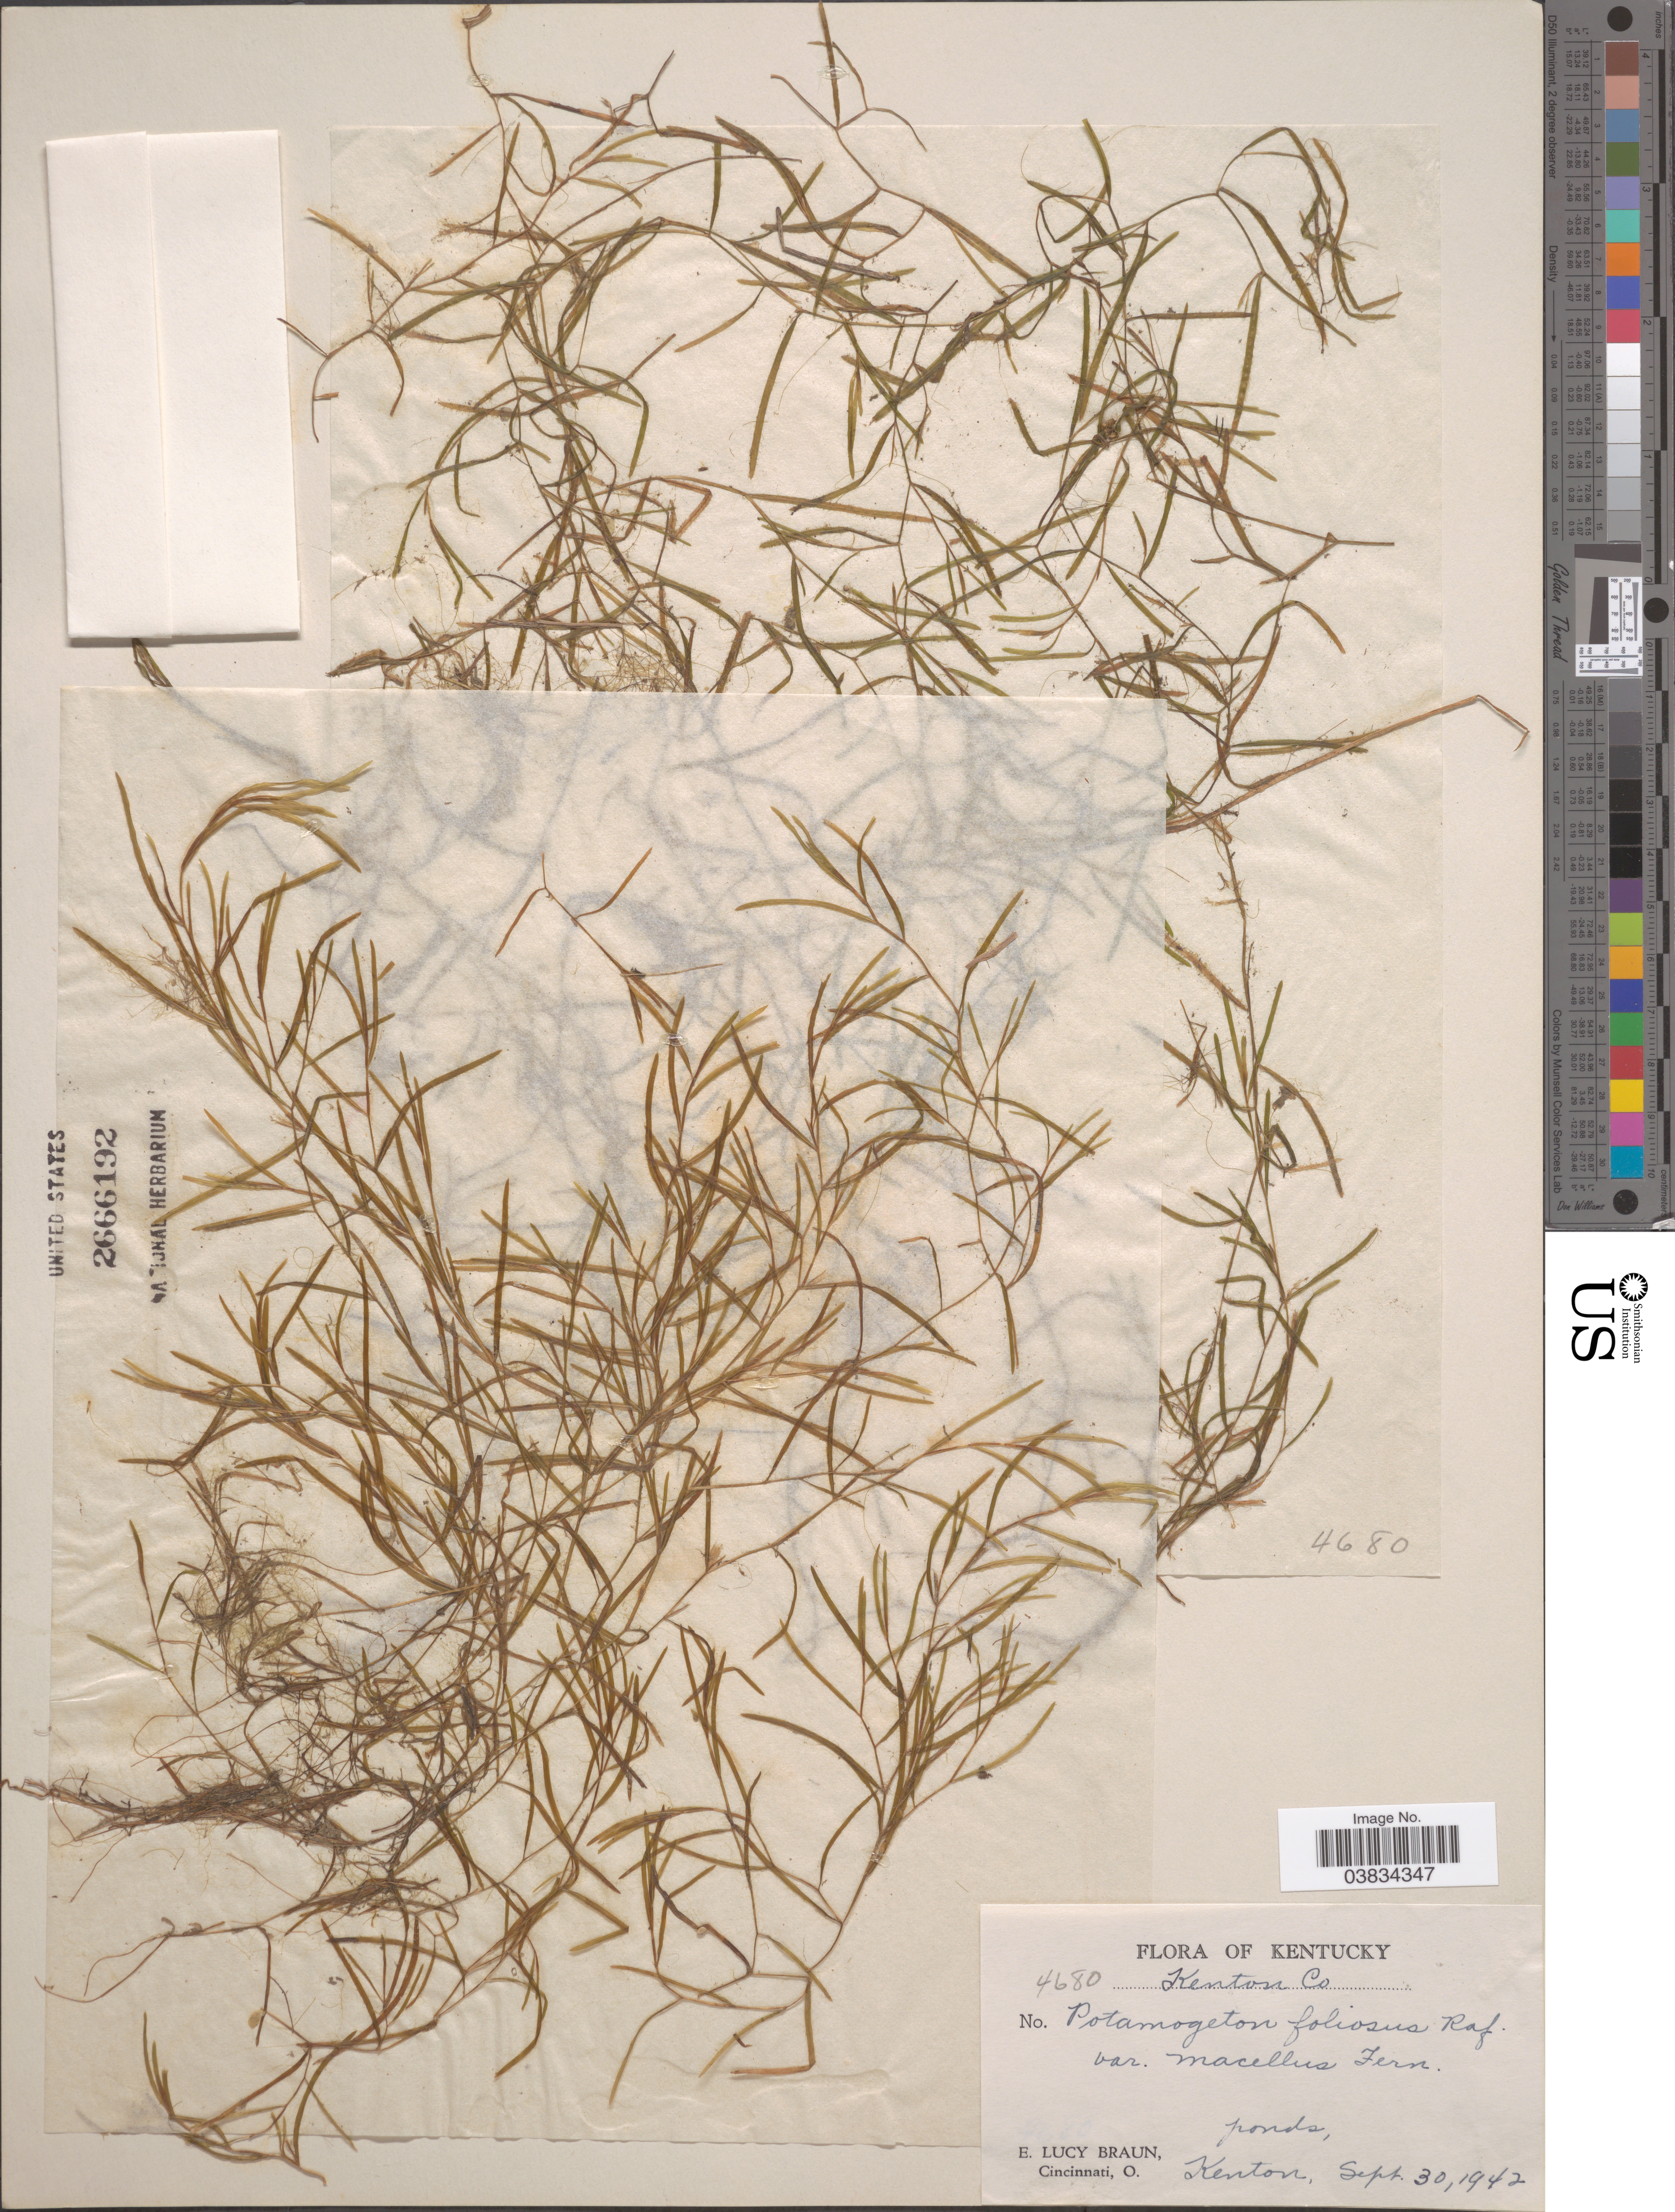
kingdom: Plantae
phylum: Tracheophyta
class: Liliopsida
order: Alismatales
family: Potamogetonaceae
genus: Potamogeton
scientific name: Potamogeton foliosus var. macellus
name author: Fernald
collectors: E. L. Braun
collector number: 4680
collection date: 1942-09-30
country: United States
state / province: Kentucky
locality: Kenton Co. Ponds, Kenton.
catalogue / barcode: US 2666192